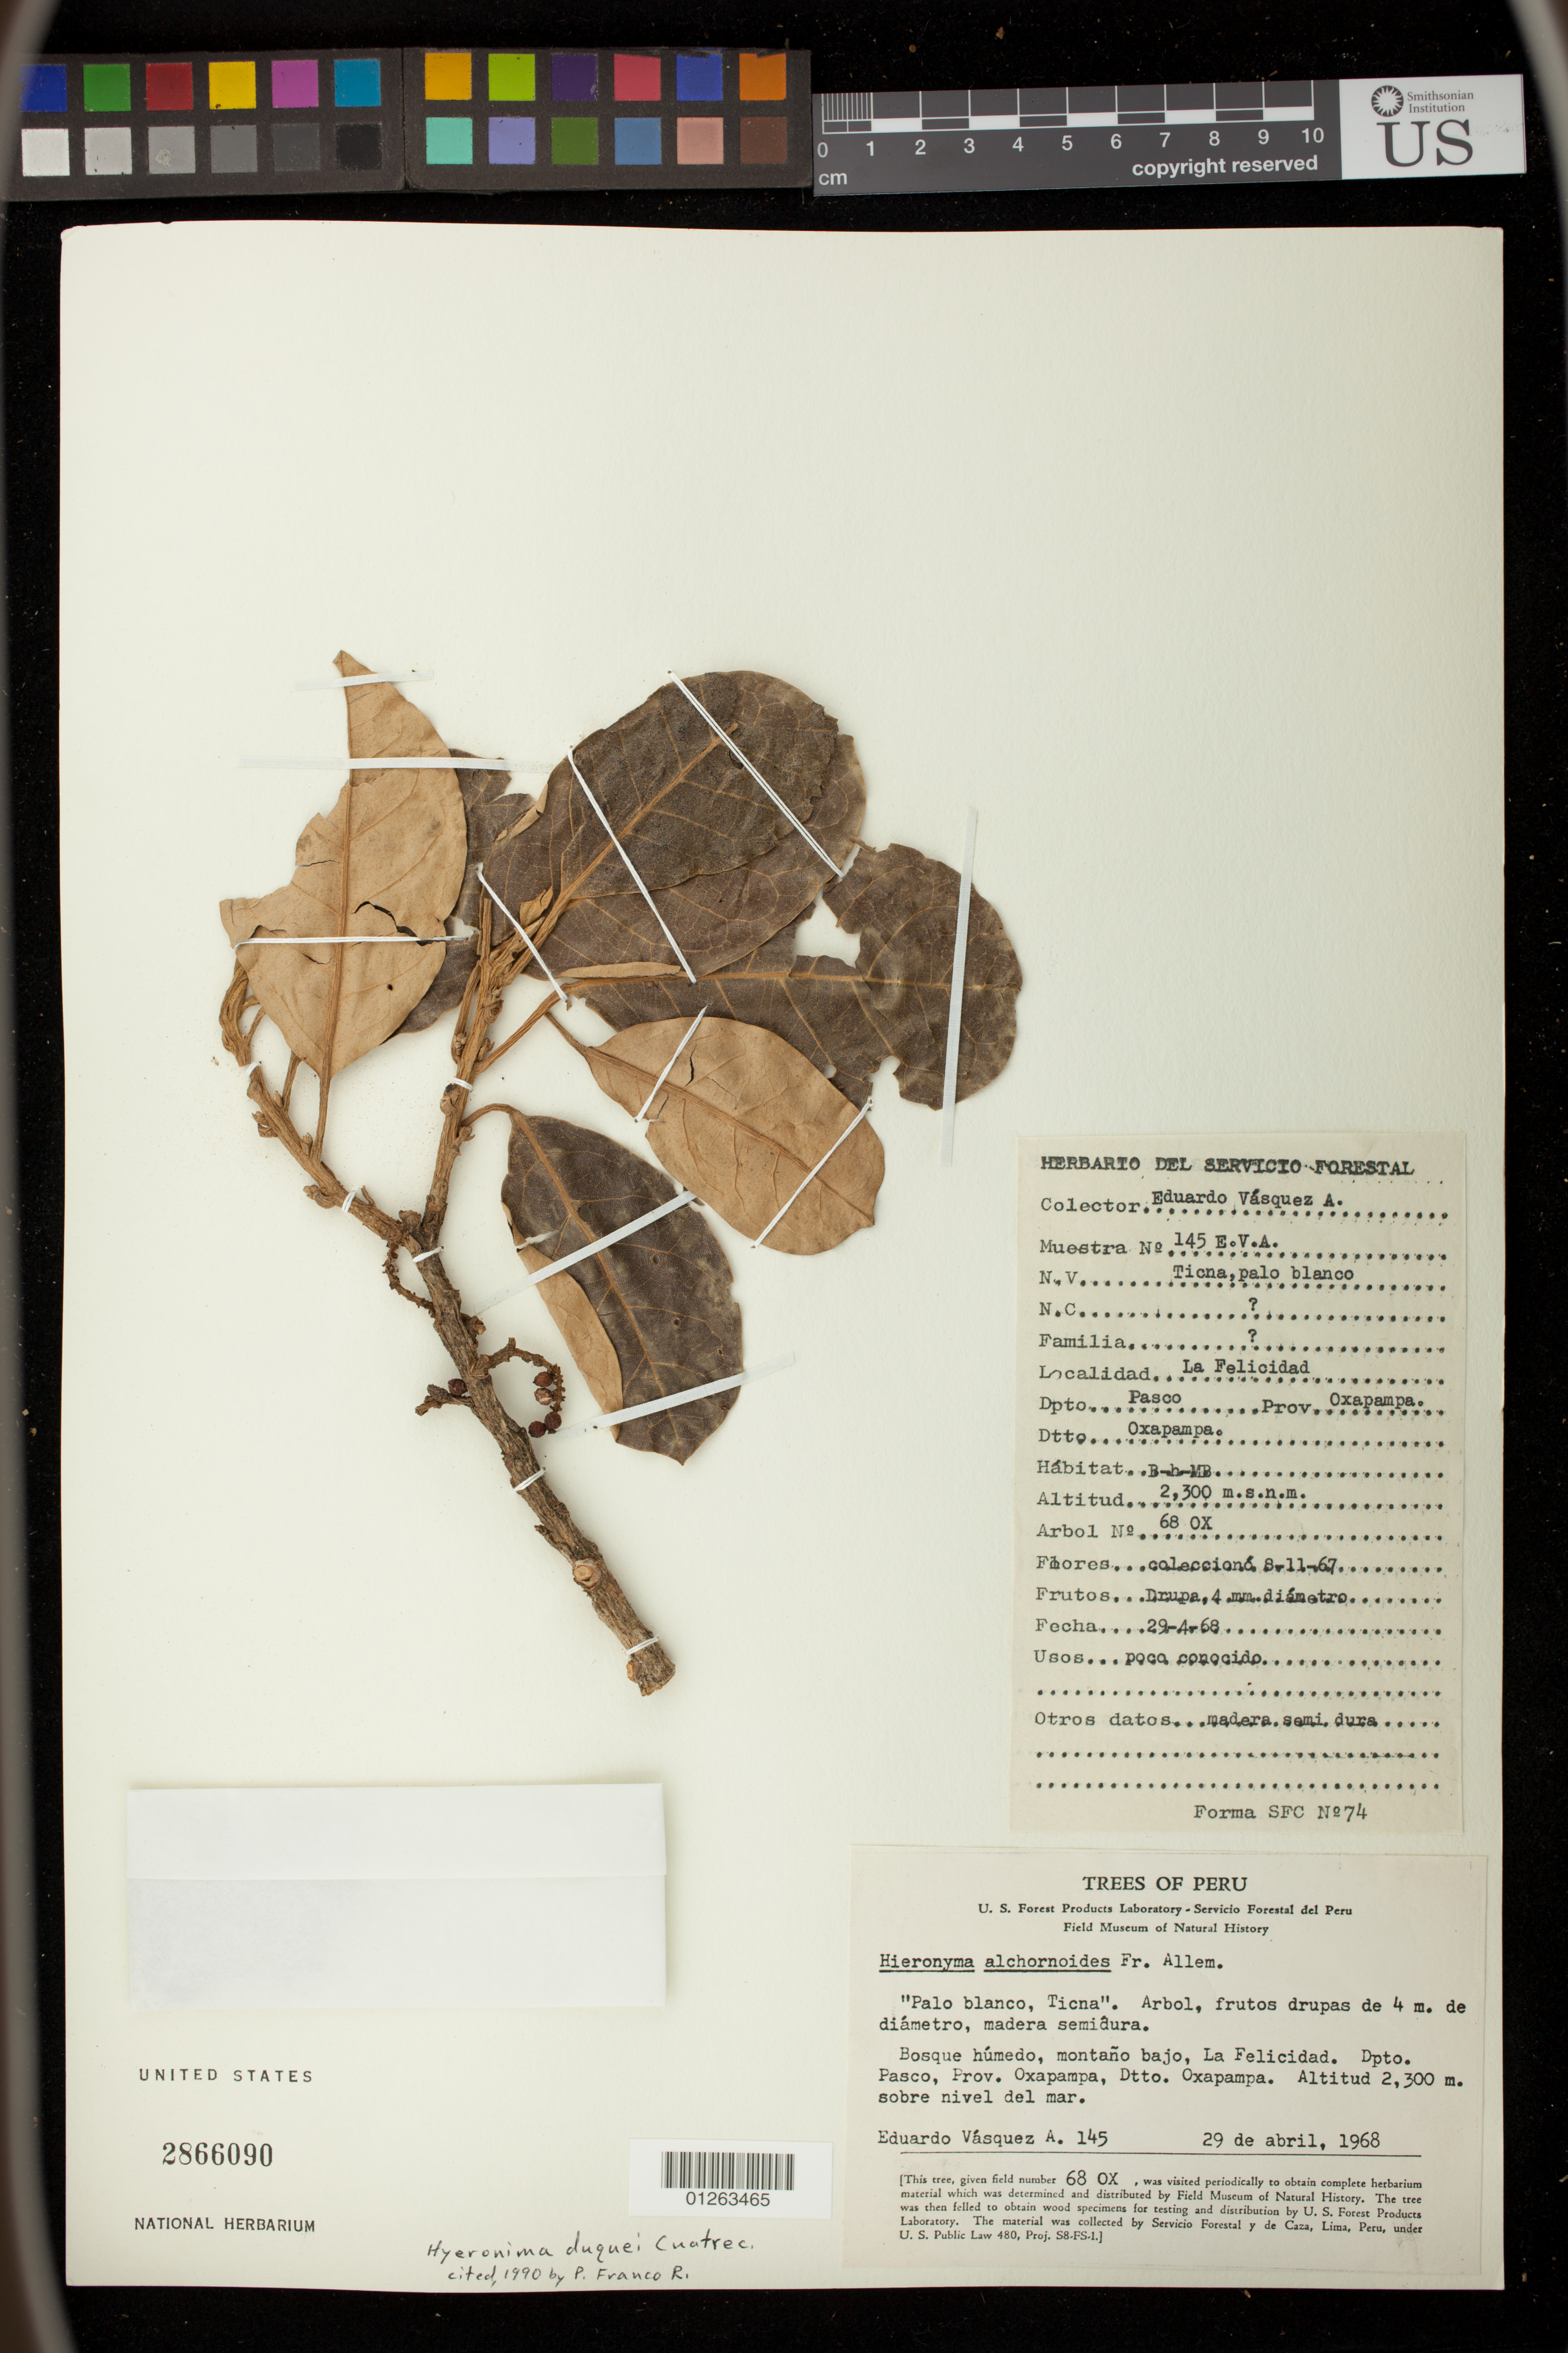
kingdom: Plantae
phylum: Tracheophyta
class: Magnoliopsida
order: Malpighiales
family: Phyllanthaceae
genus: Hieronyma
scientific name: Hieronyma duquei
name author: Cuatrec.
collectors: E. Vasquez A.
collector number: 145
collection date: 1968-04-29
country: Peru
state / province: Pasco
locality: Bosque humedo, montano bajo, La Felicidad.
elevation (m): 2304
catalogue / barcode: US 2866090